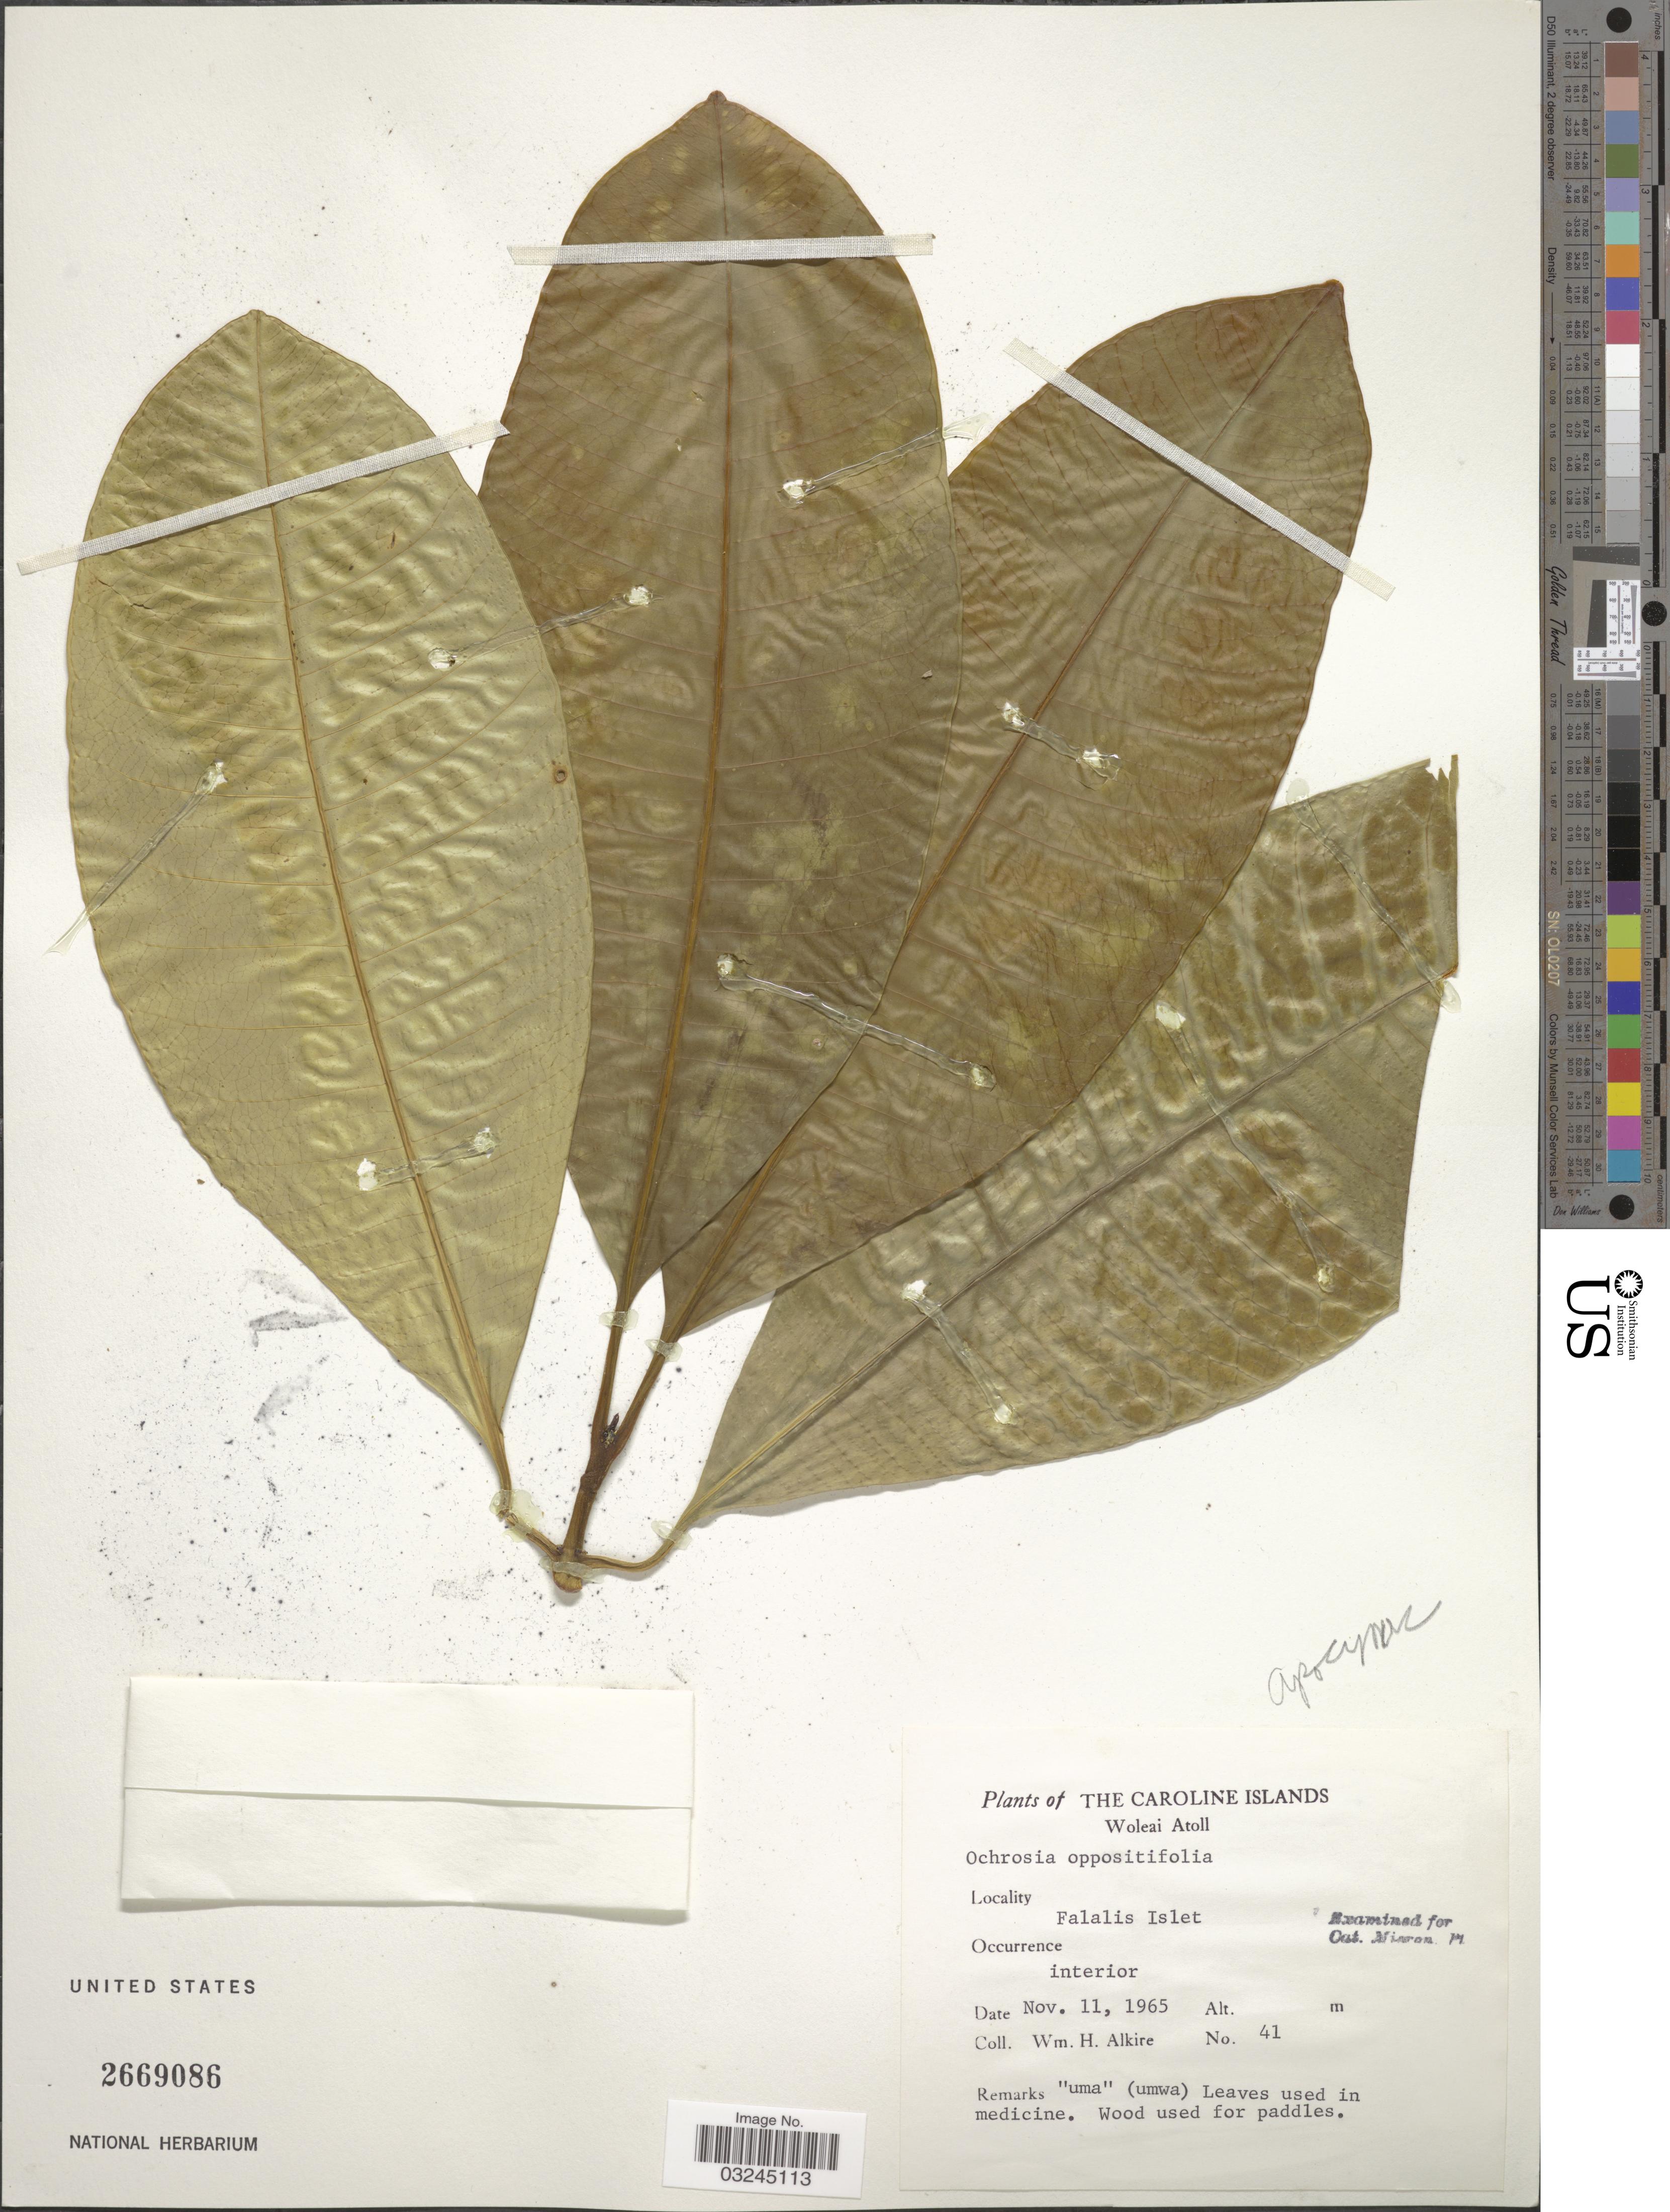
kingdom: Plantae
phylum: Tracheophyta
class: Magnoliopsida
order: Gentianales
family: Apocynaceae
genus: Ochrosia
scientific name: Ochrosia oppositifolia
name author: (Lam.) K. Schum.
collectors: W. Alkire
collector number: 41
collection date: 1965-11-11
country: Micronesia, Federated States of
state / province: Yap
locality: The Caroline Islands. Woleai Atoll. Falalis Islet.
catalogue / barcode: US 2669086